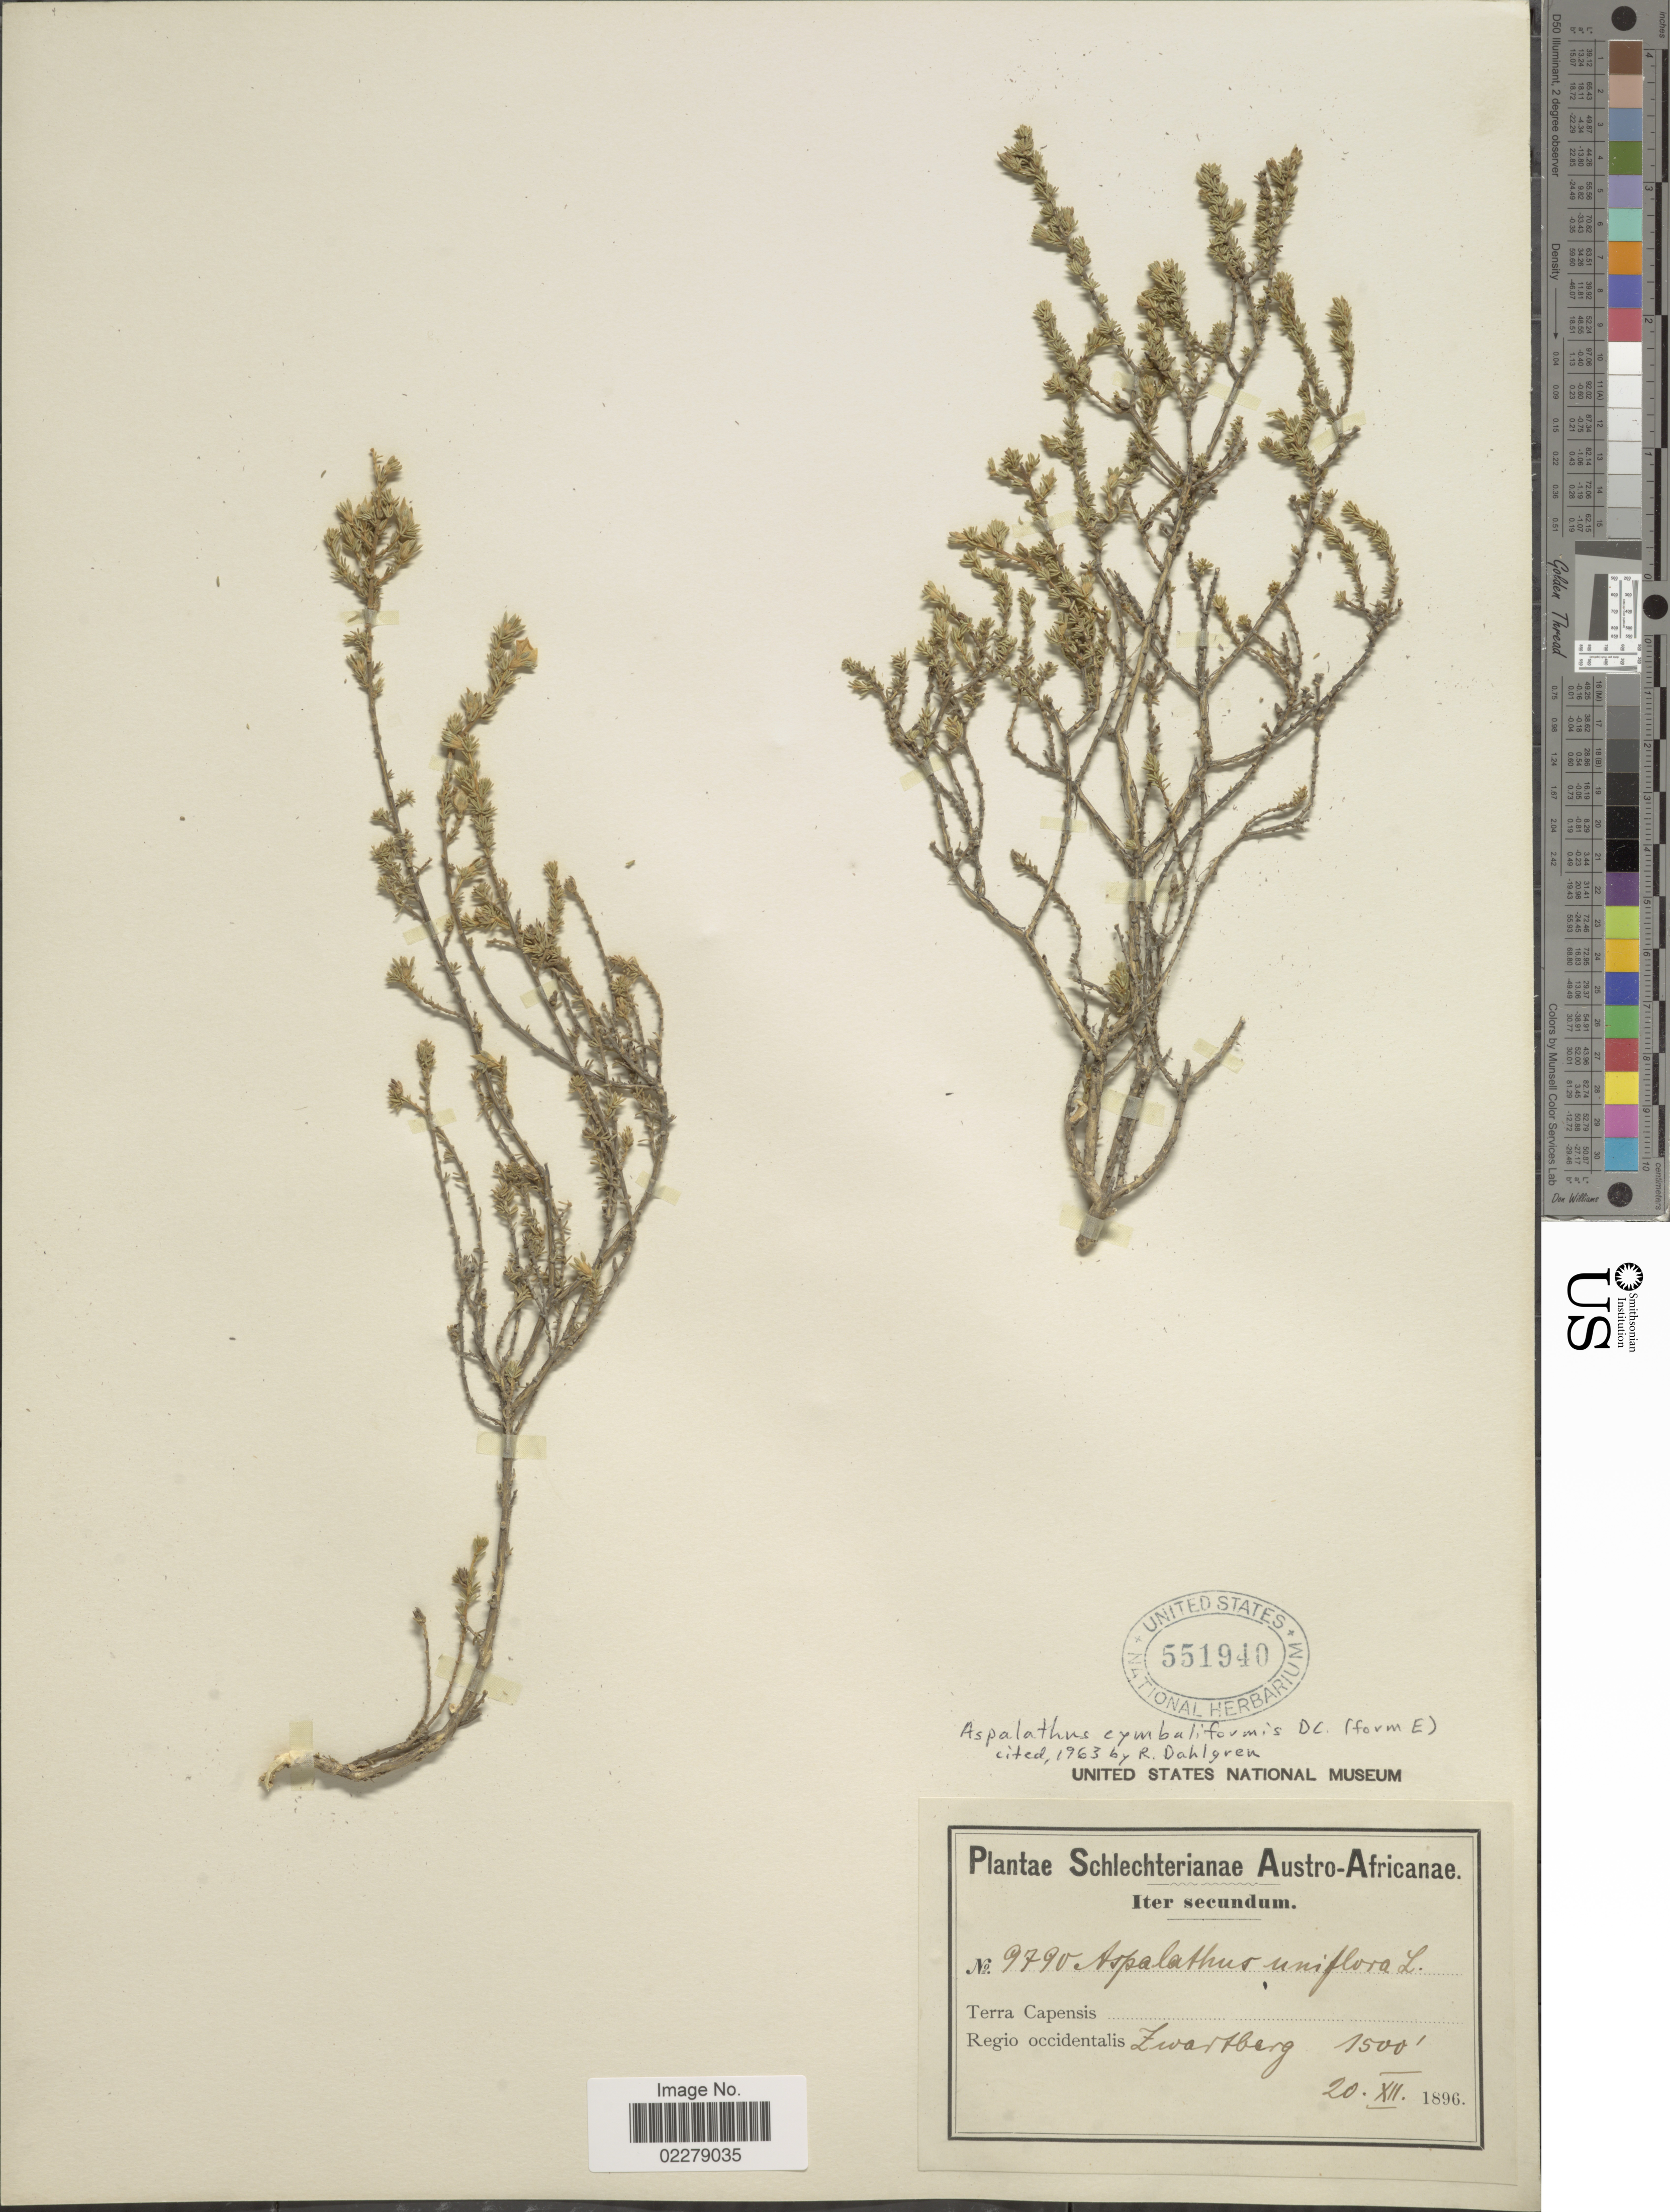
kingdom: Plantae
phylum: Tracheophyta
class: Magnoliopsida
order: Fabales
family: Fabaceae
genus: Aspalathus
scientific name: Aspalathus cymbiformis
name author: DC.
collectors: Schlechter, --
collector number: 9790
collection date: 1896-12-20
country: South Africa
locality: Austro- Africanae. Terra Capensis. Region occidentalis, Zwartberg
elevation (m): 457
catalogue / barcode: US 551940